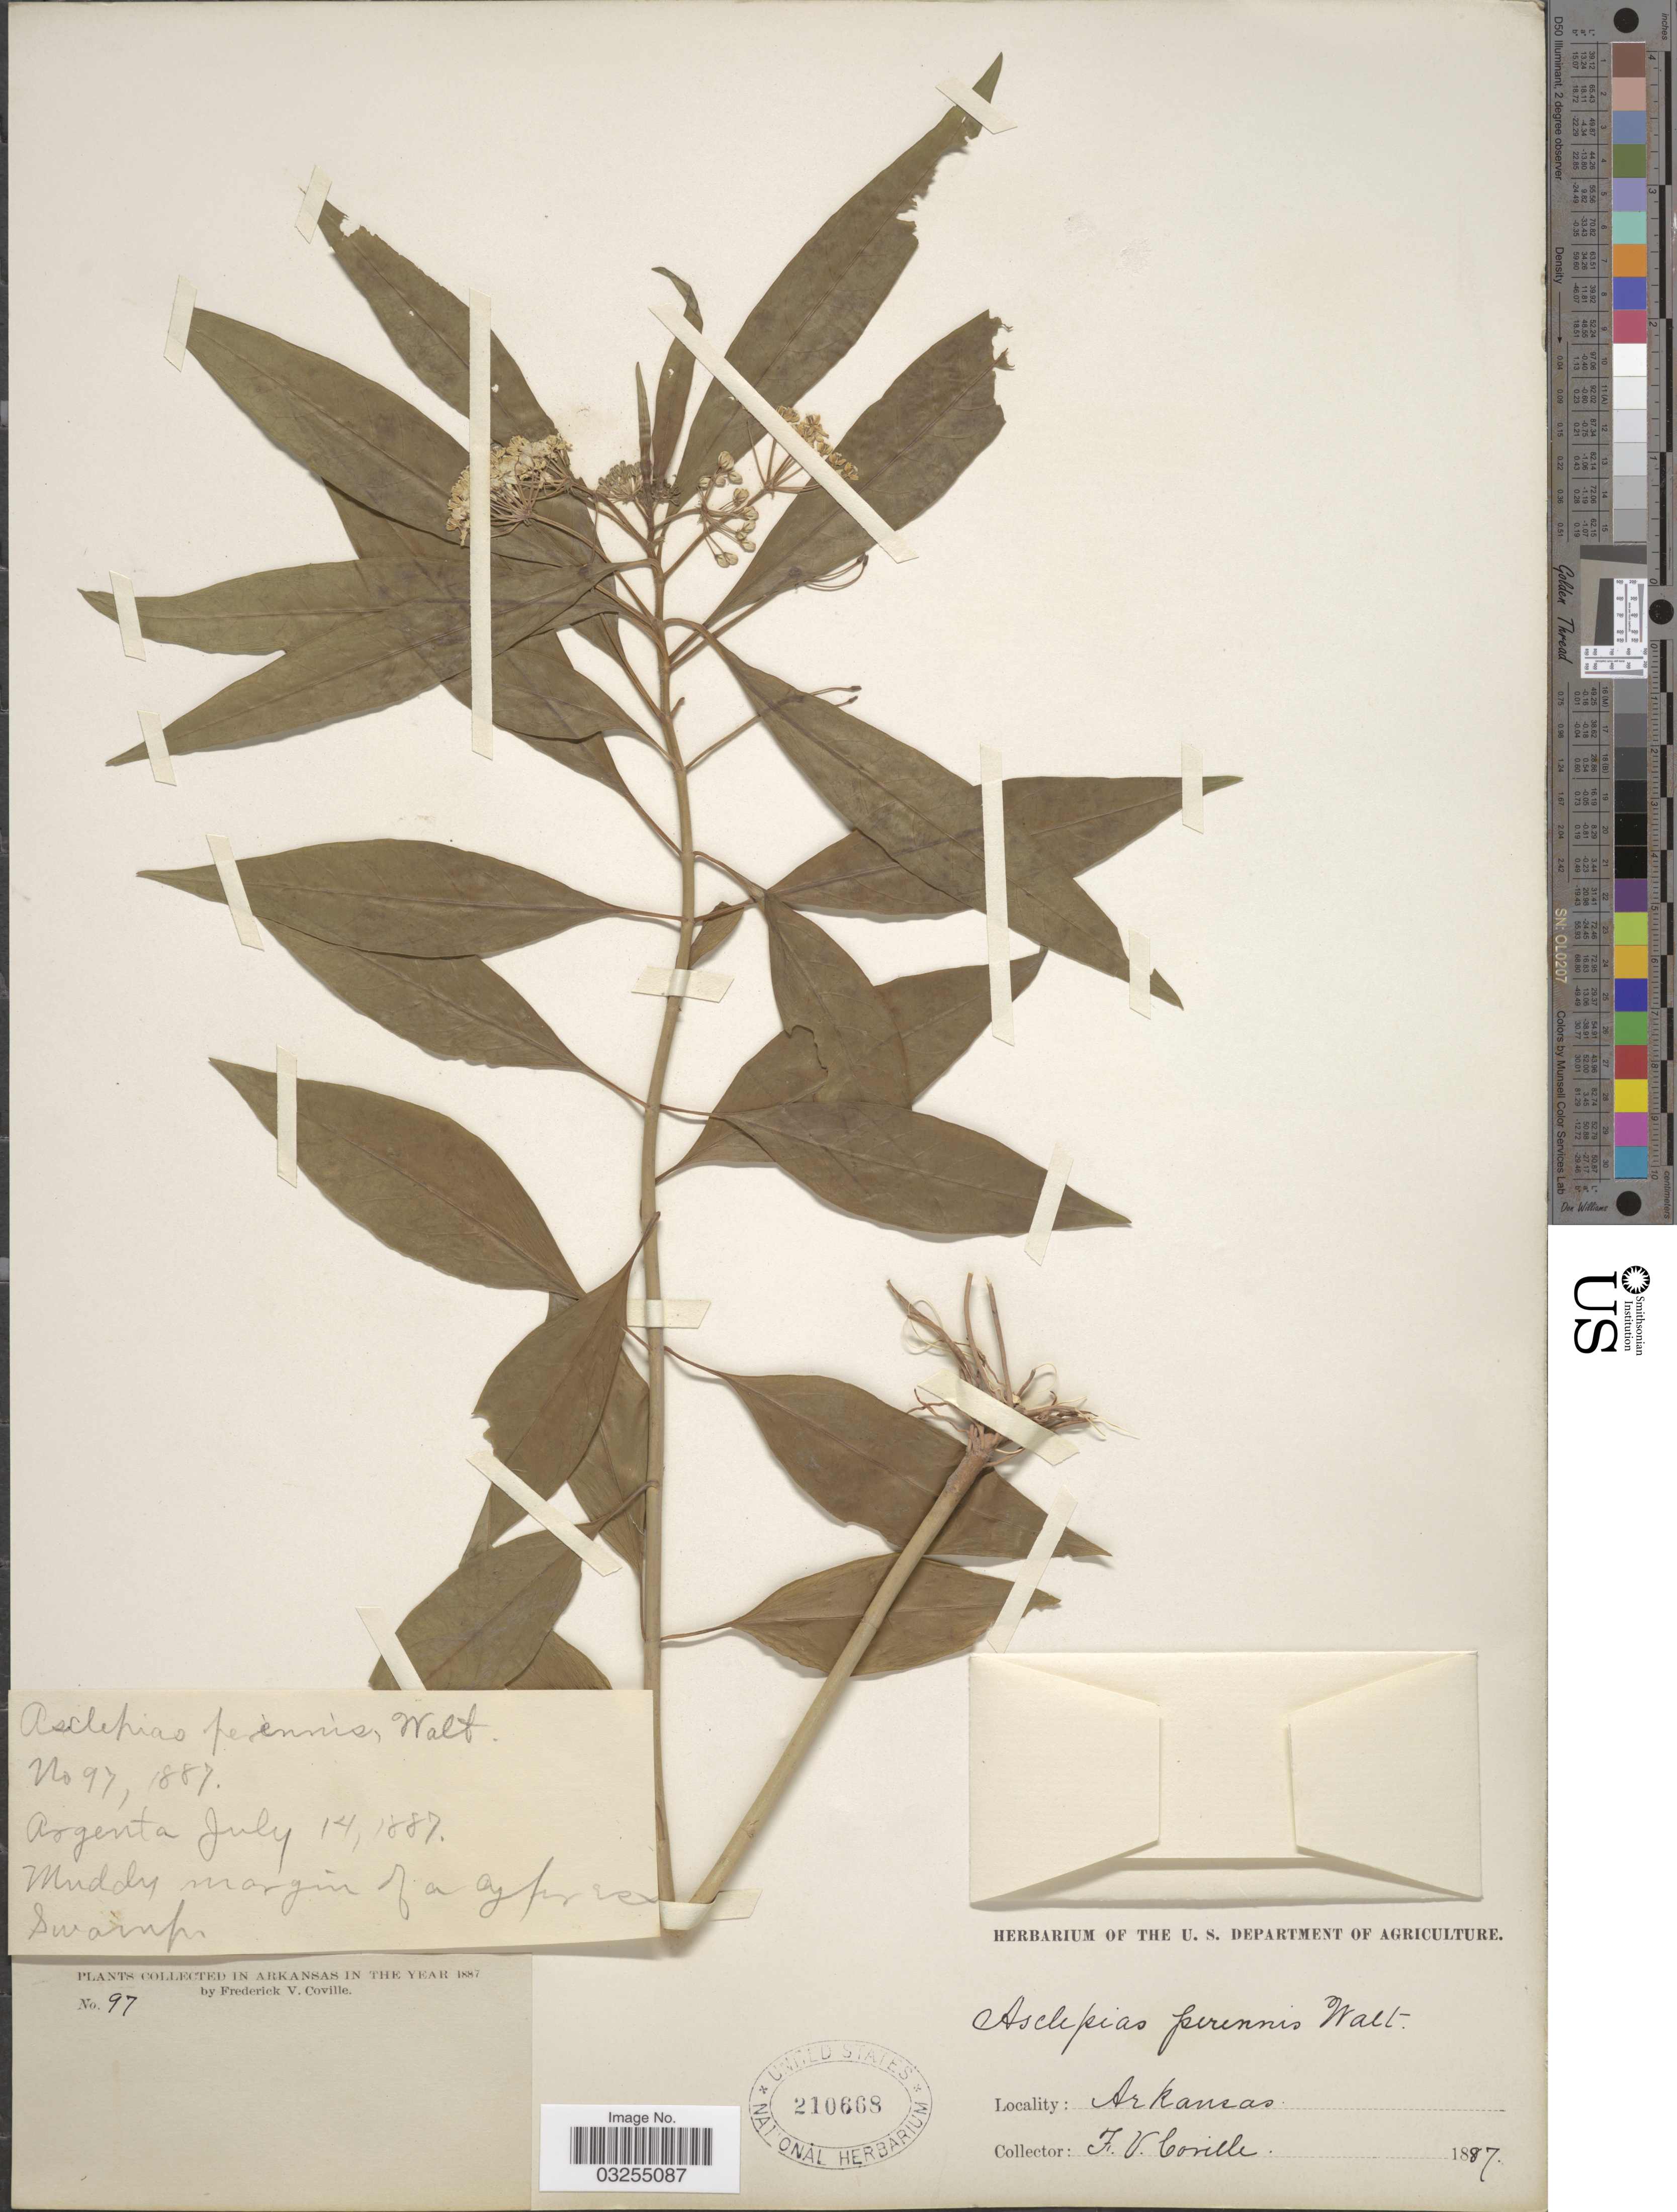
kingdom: Plantae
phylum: Tracheophyta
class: Magnoliopsida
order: Gentianales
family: Apocynaceae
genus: Asclepias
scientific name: Asclepias perennis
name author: Walter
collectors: F. V. Coville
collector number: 97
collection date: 1887-07-14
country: United States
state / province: Arkansas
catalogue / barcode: US 210668